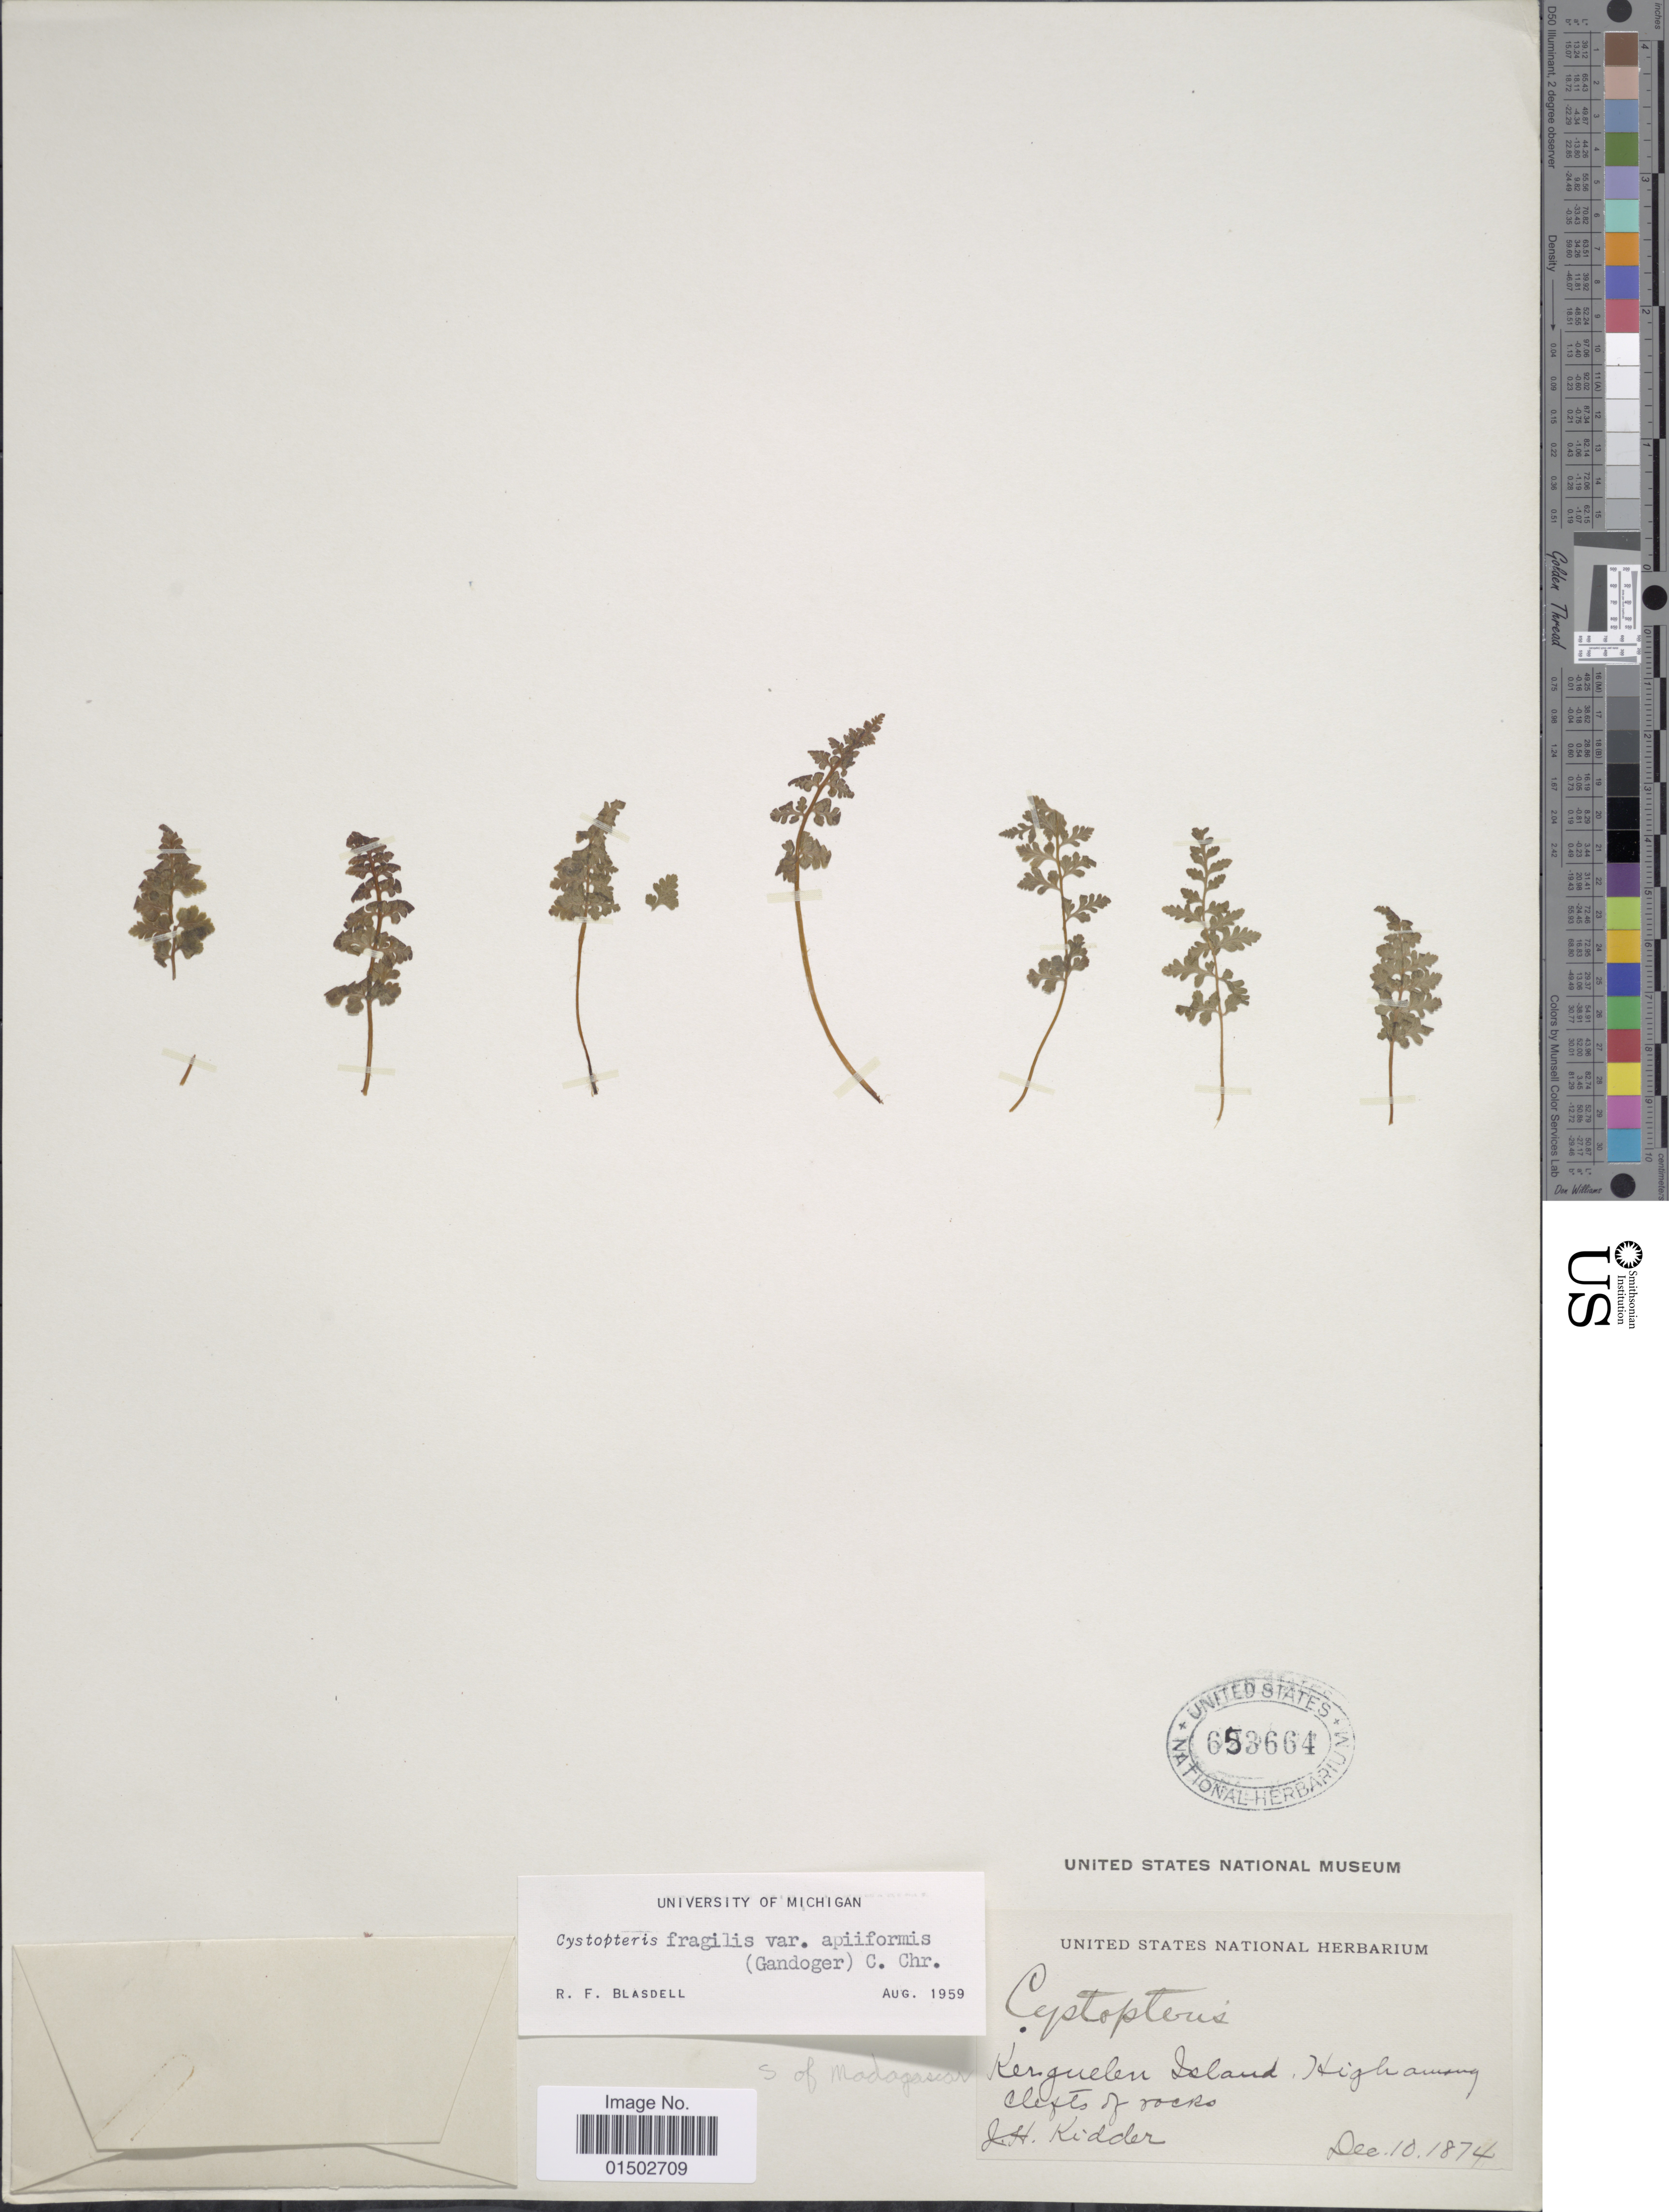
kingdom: Plantae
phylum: Tracheophyta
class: Polypodiopsida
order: Polypodiales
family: Cystopteridaceae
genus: Cystopteris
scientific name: Cystopteris fragilis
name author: (L.) Bernh.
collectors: J. Kidder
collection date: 1874-12-10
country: French Southern Territories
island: Kerguelen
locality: Kerguelen Island, Highway clefes [interpreted] of rocks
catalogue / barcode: US 653664